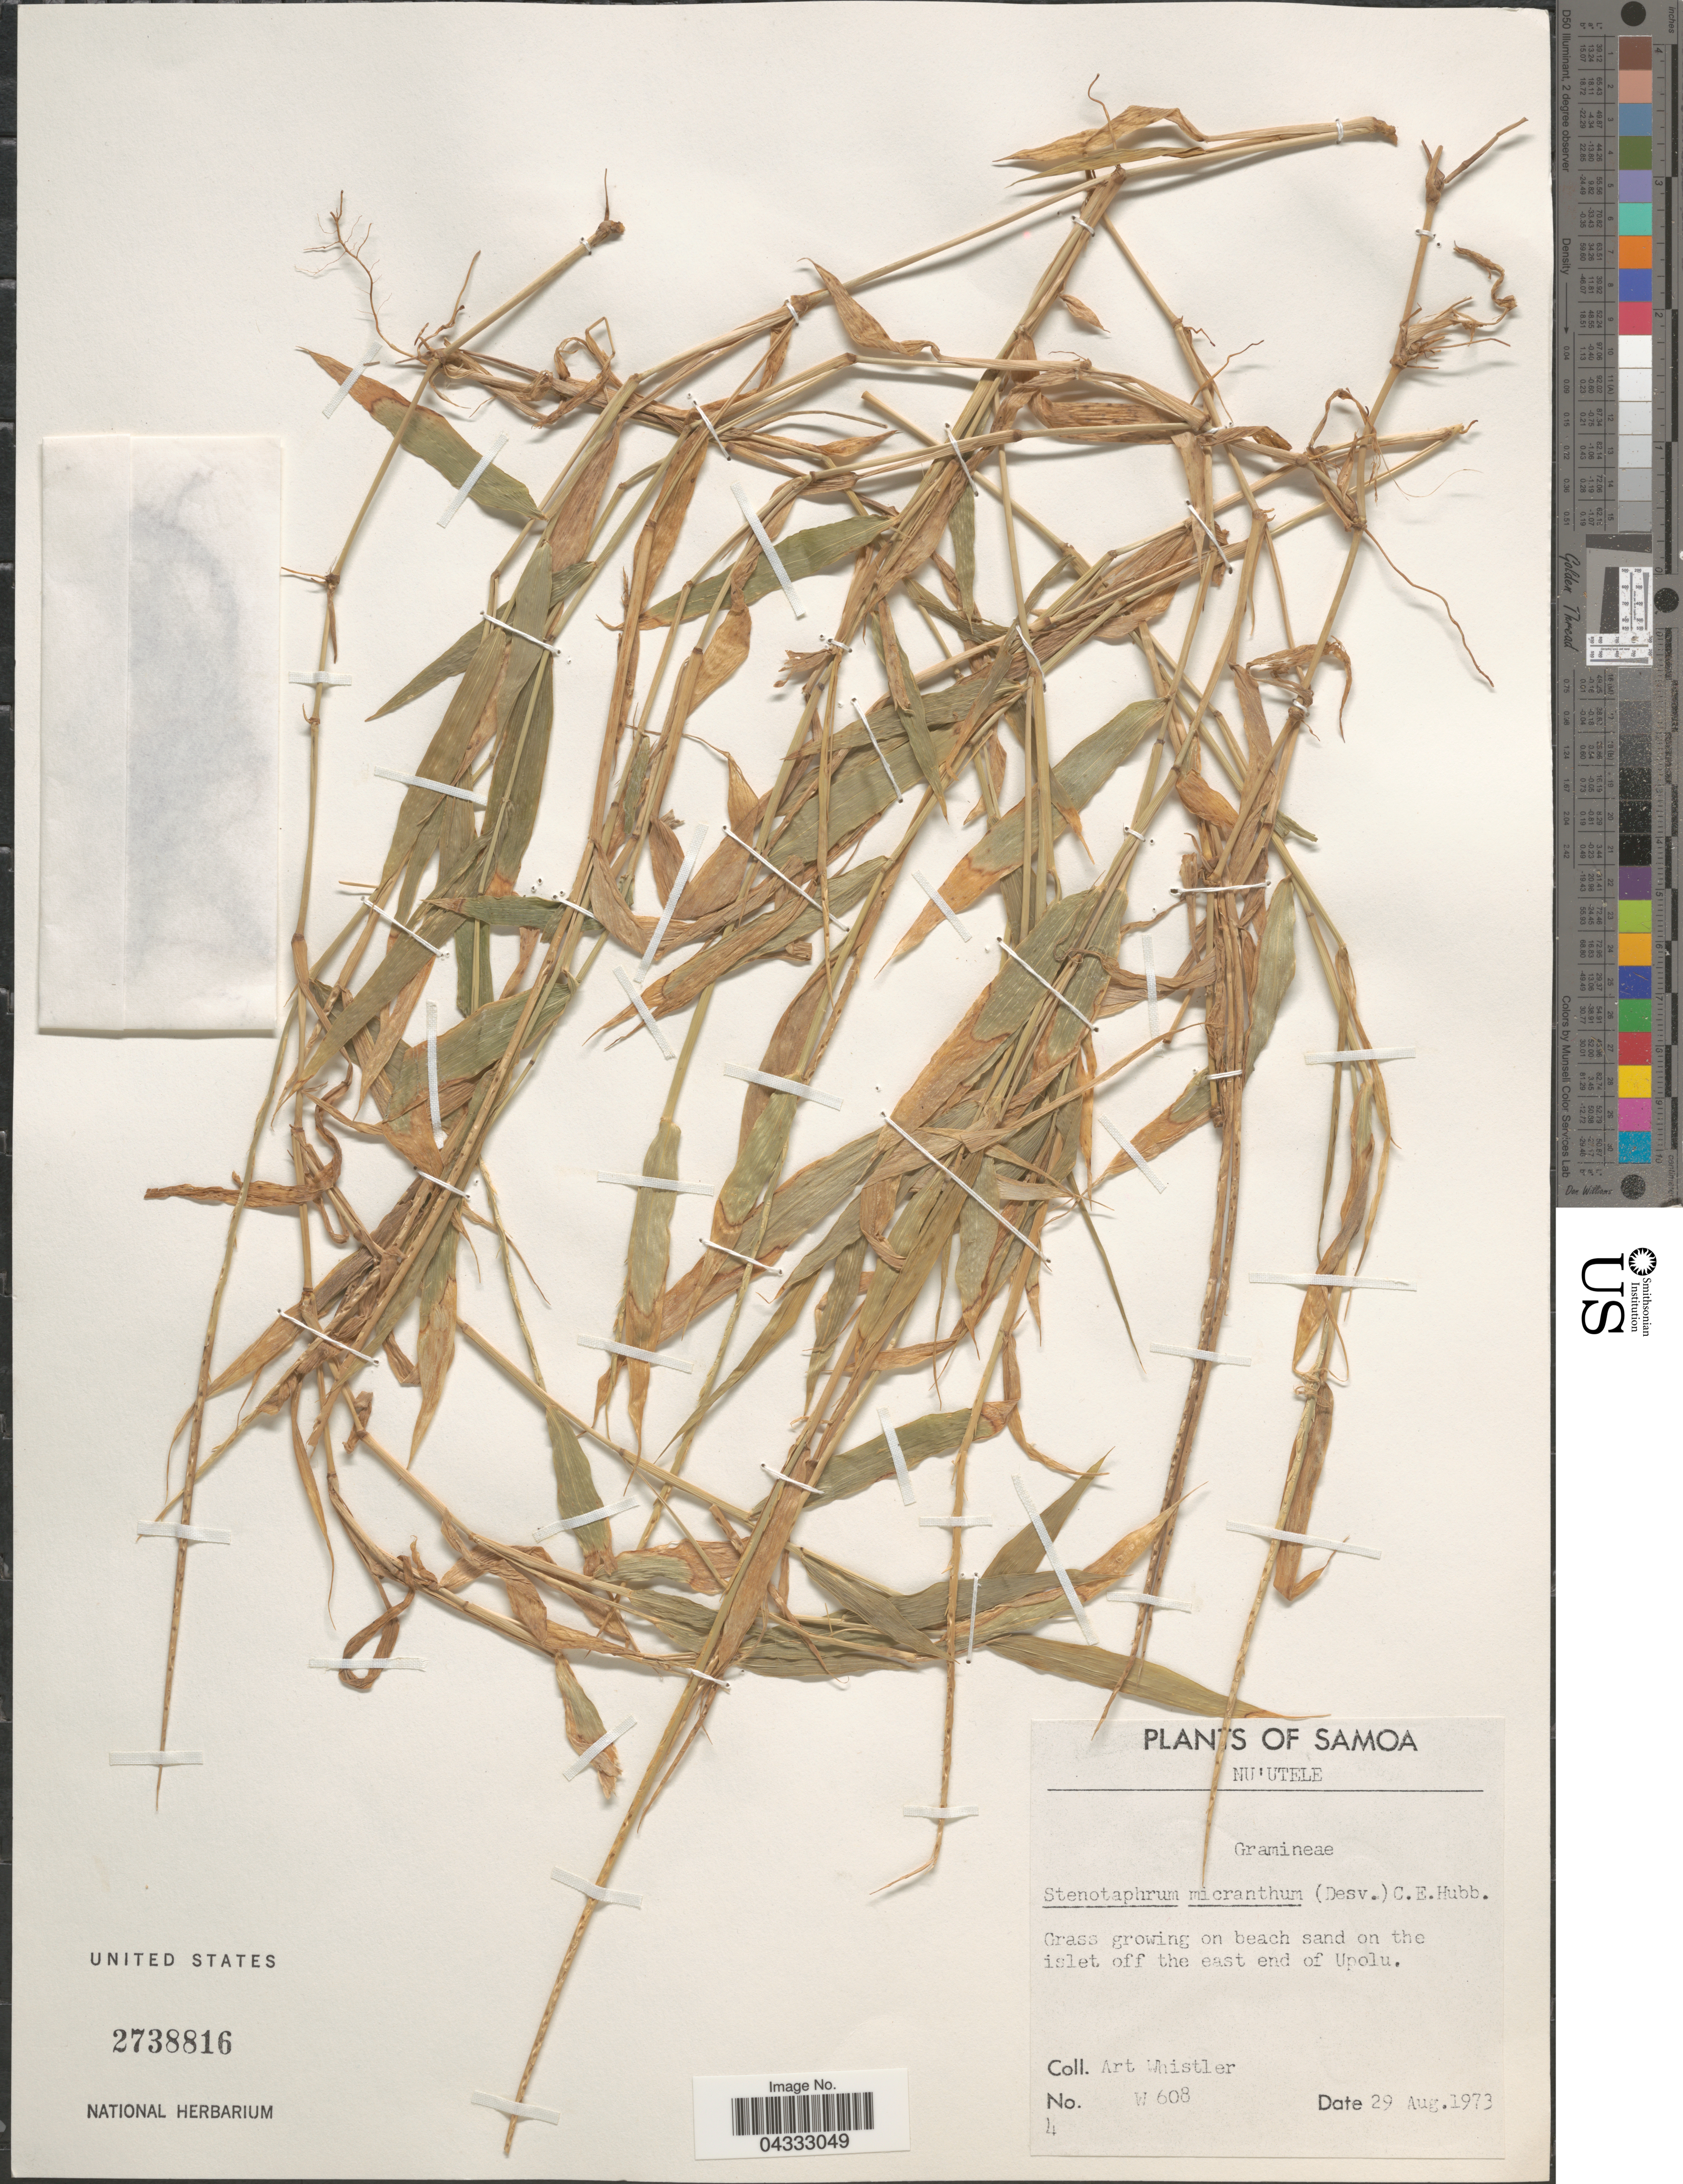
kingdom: Plantae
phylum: Tracheophyta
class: Liliopsida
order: Poales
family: Poaceae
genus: Stenotaphrum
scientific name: Stenotaphrum micranthum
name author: (Desv.) C.E. Hubb.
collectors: A. Whistler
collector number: W608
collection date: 1973-08-29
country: Samoa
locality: Samoa. Nu'Utele. On the islet off the east end of Upolu.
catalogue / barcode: US 2738816